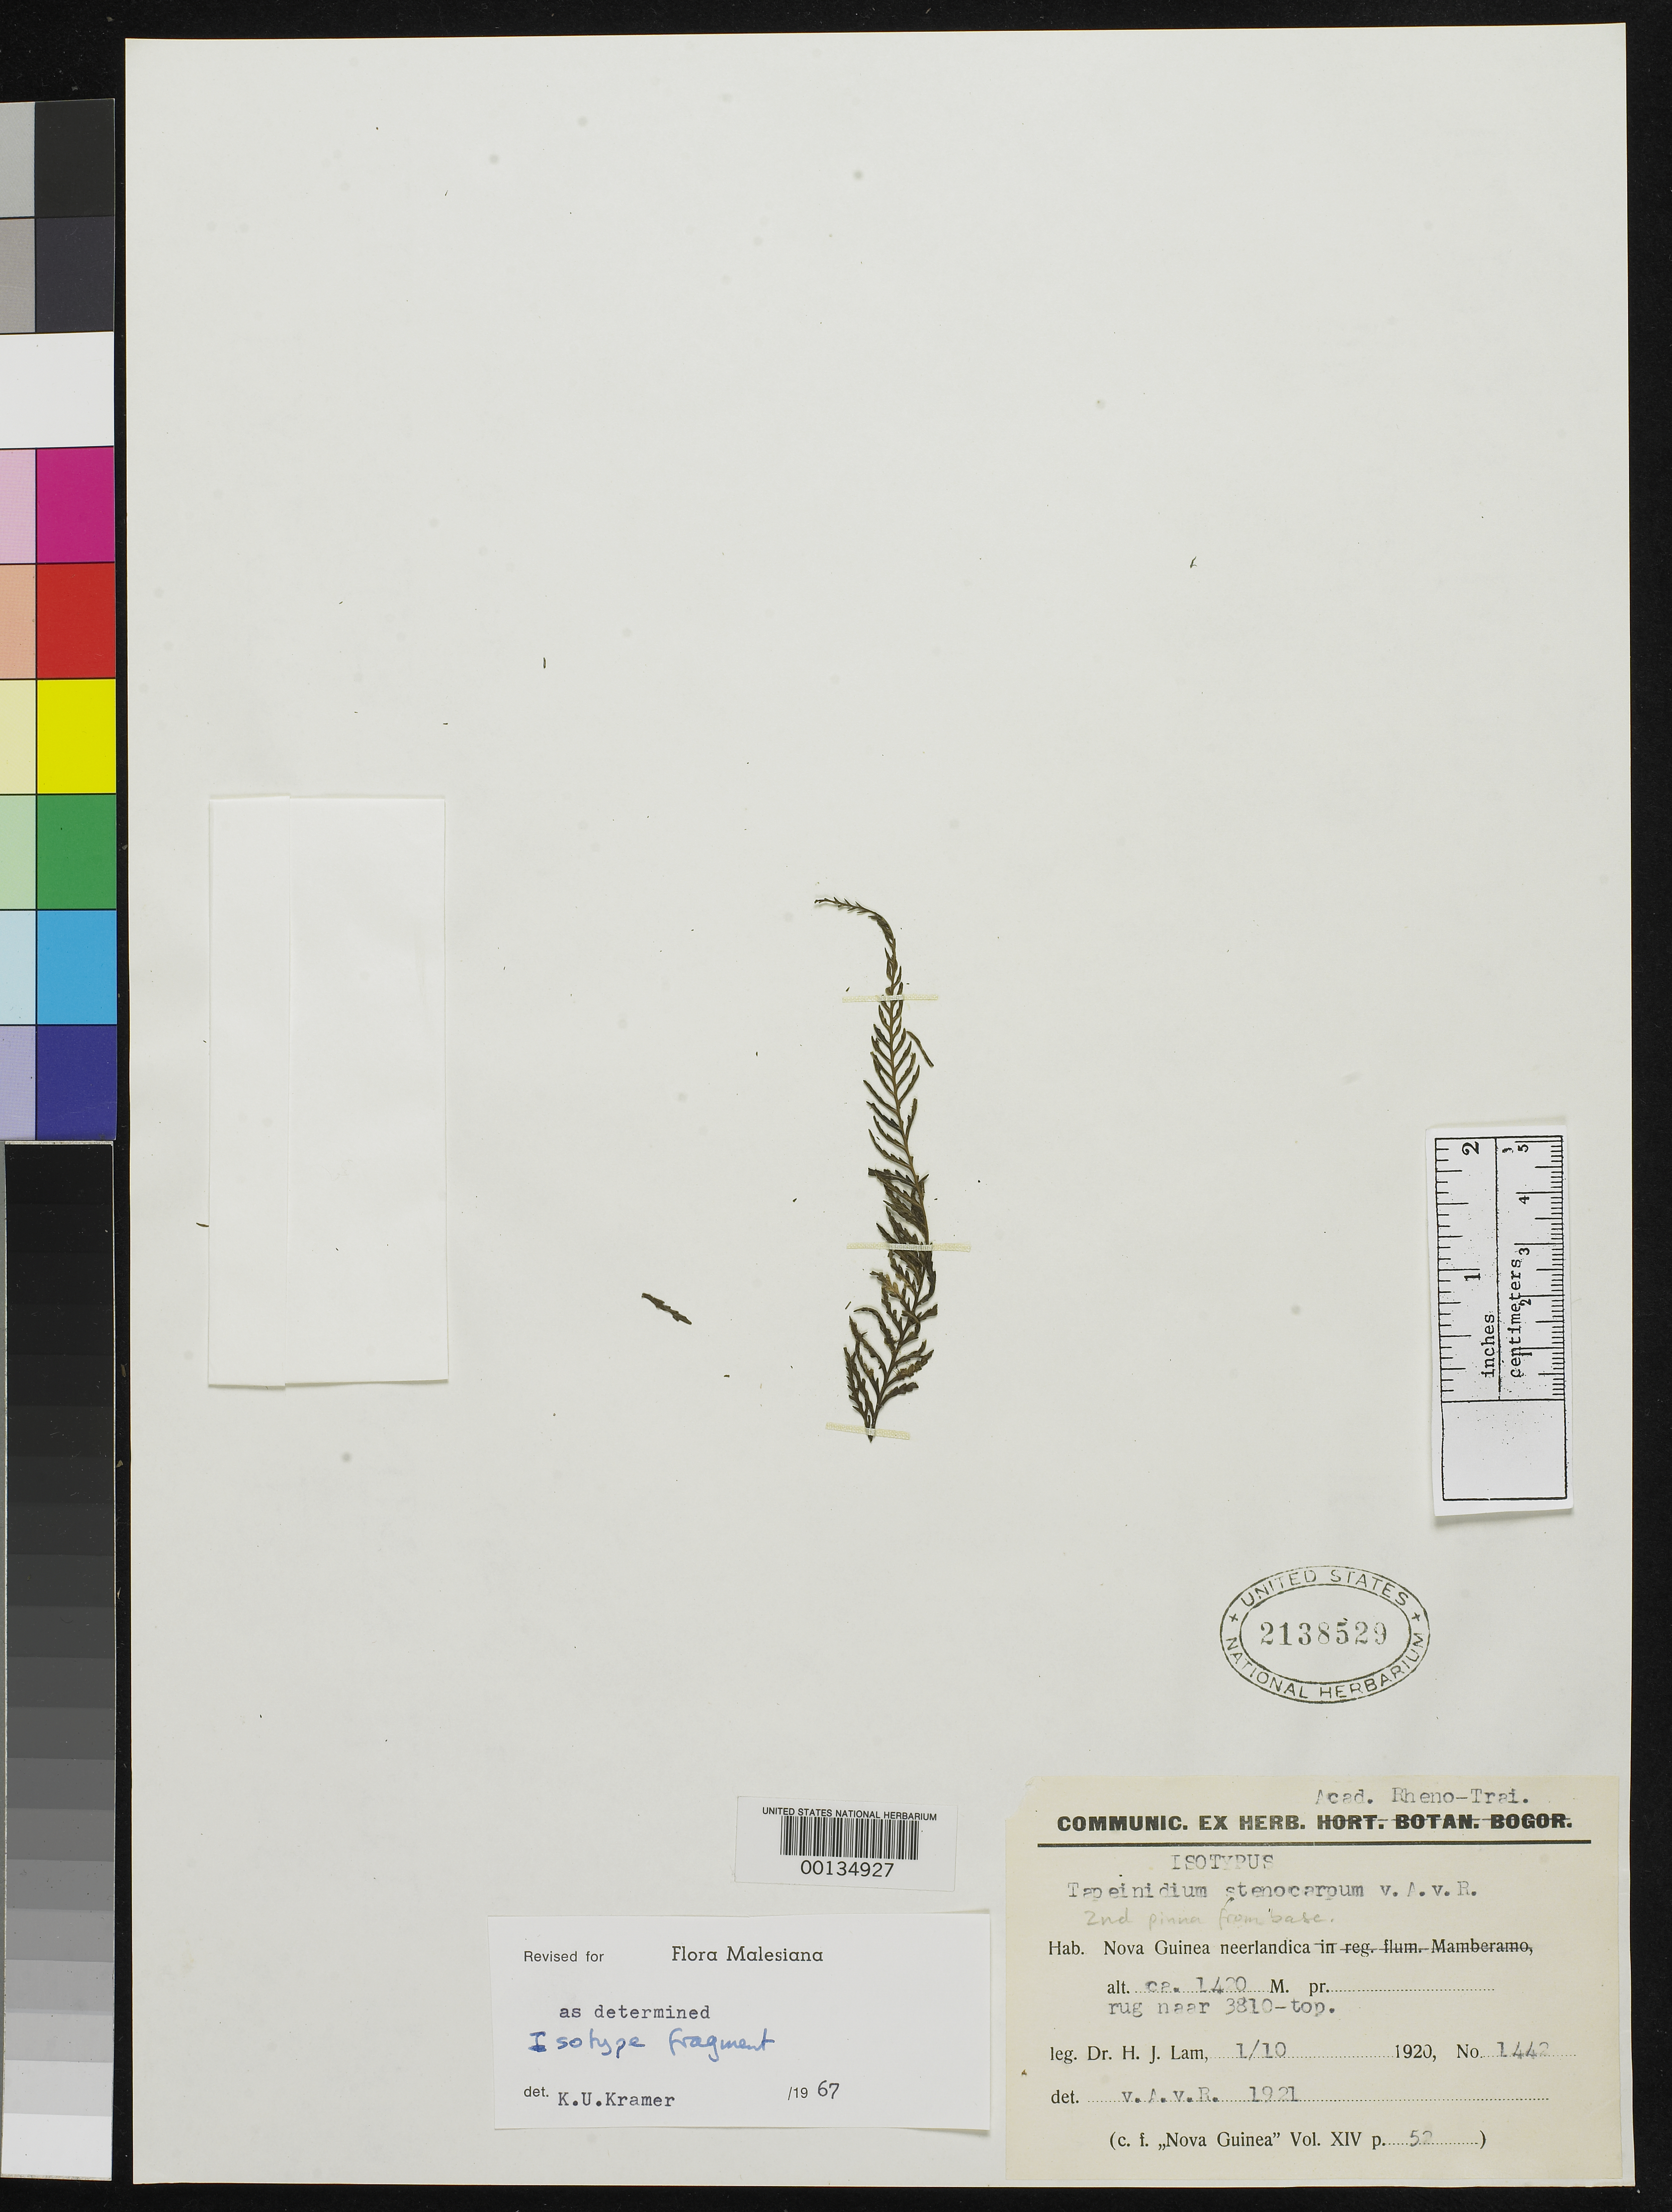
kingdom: Plantae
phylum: Tracheophyta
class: Polypodiopsida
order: Polypodiales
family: Lindsaeaceae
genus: Tapeinidium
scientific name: Tapeinidium stenocarpum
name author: Alderw.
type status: Isotype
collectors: H. J. Lam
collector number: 1442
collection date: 1920-09-21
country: Indonesia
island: New Guinea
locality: Nova Guinea neerlandica, pr. Doormanrivier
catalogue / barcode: US 2138529